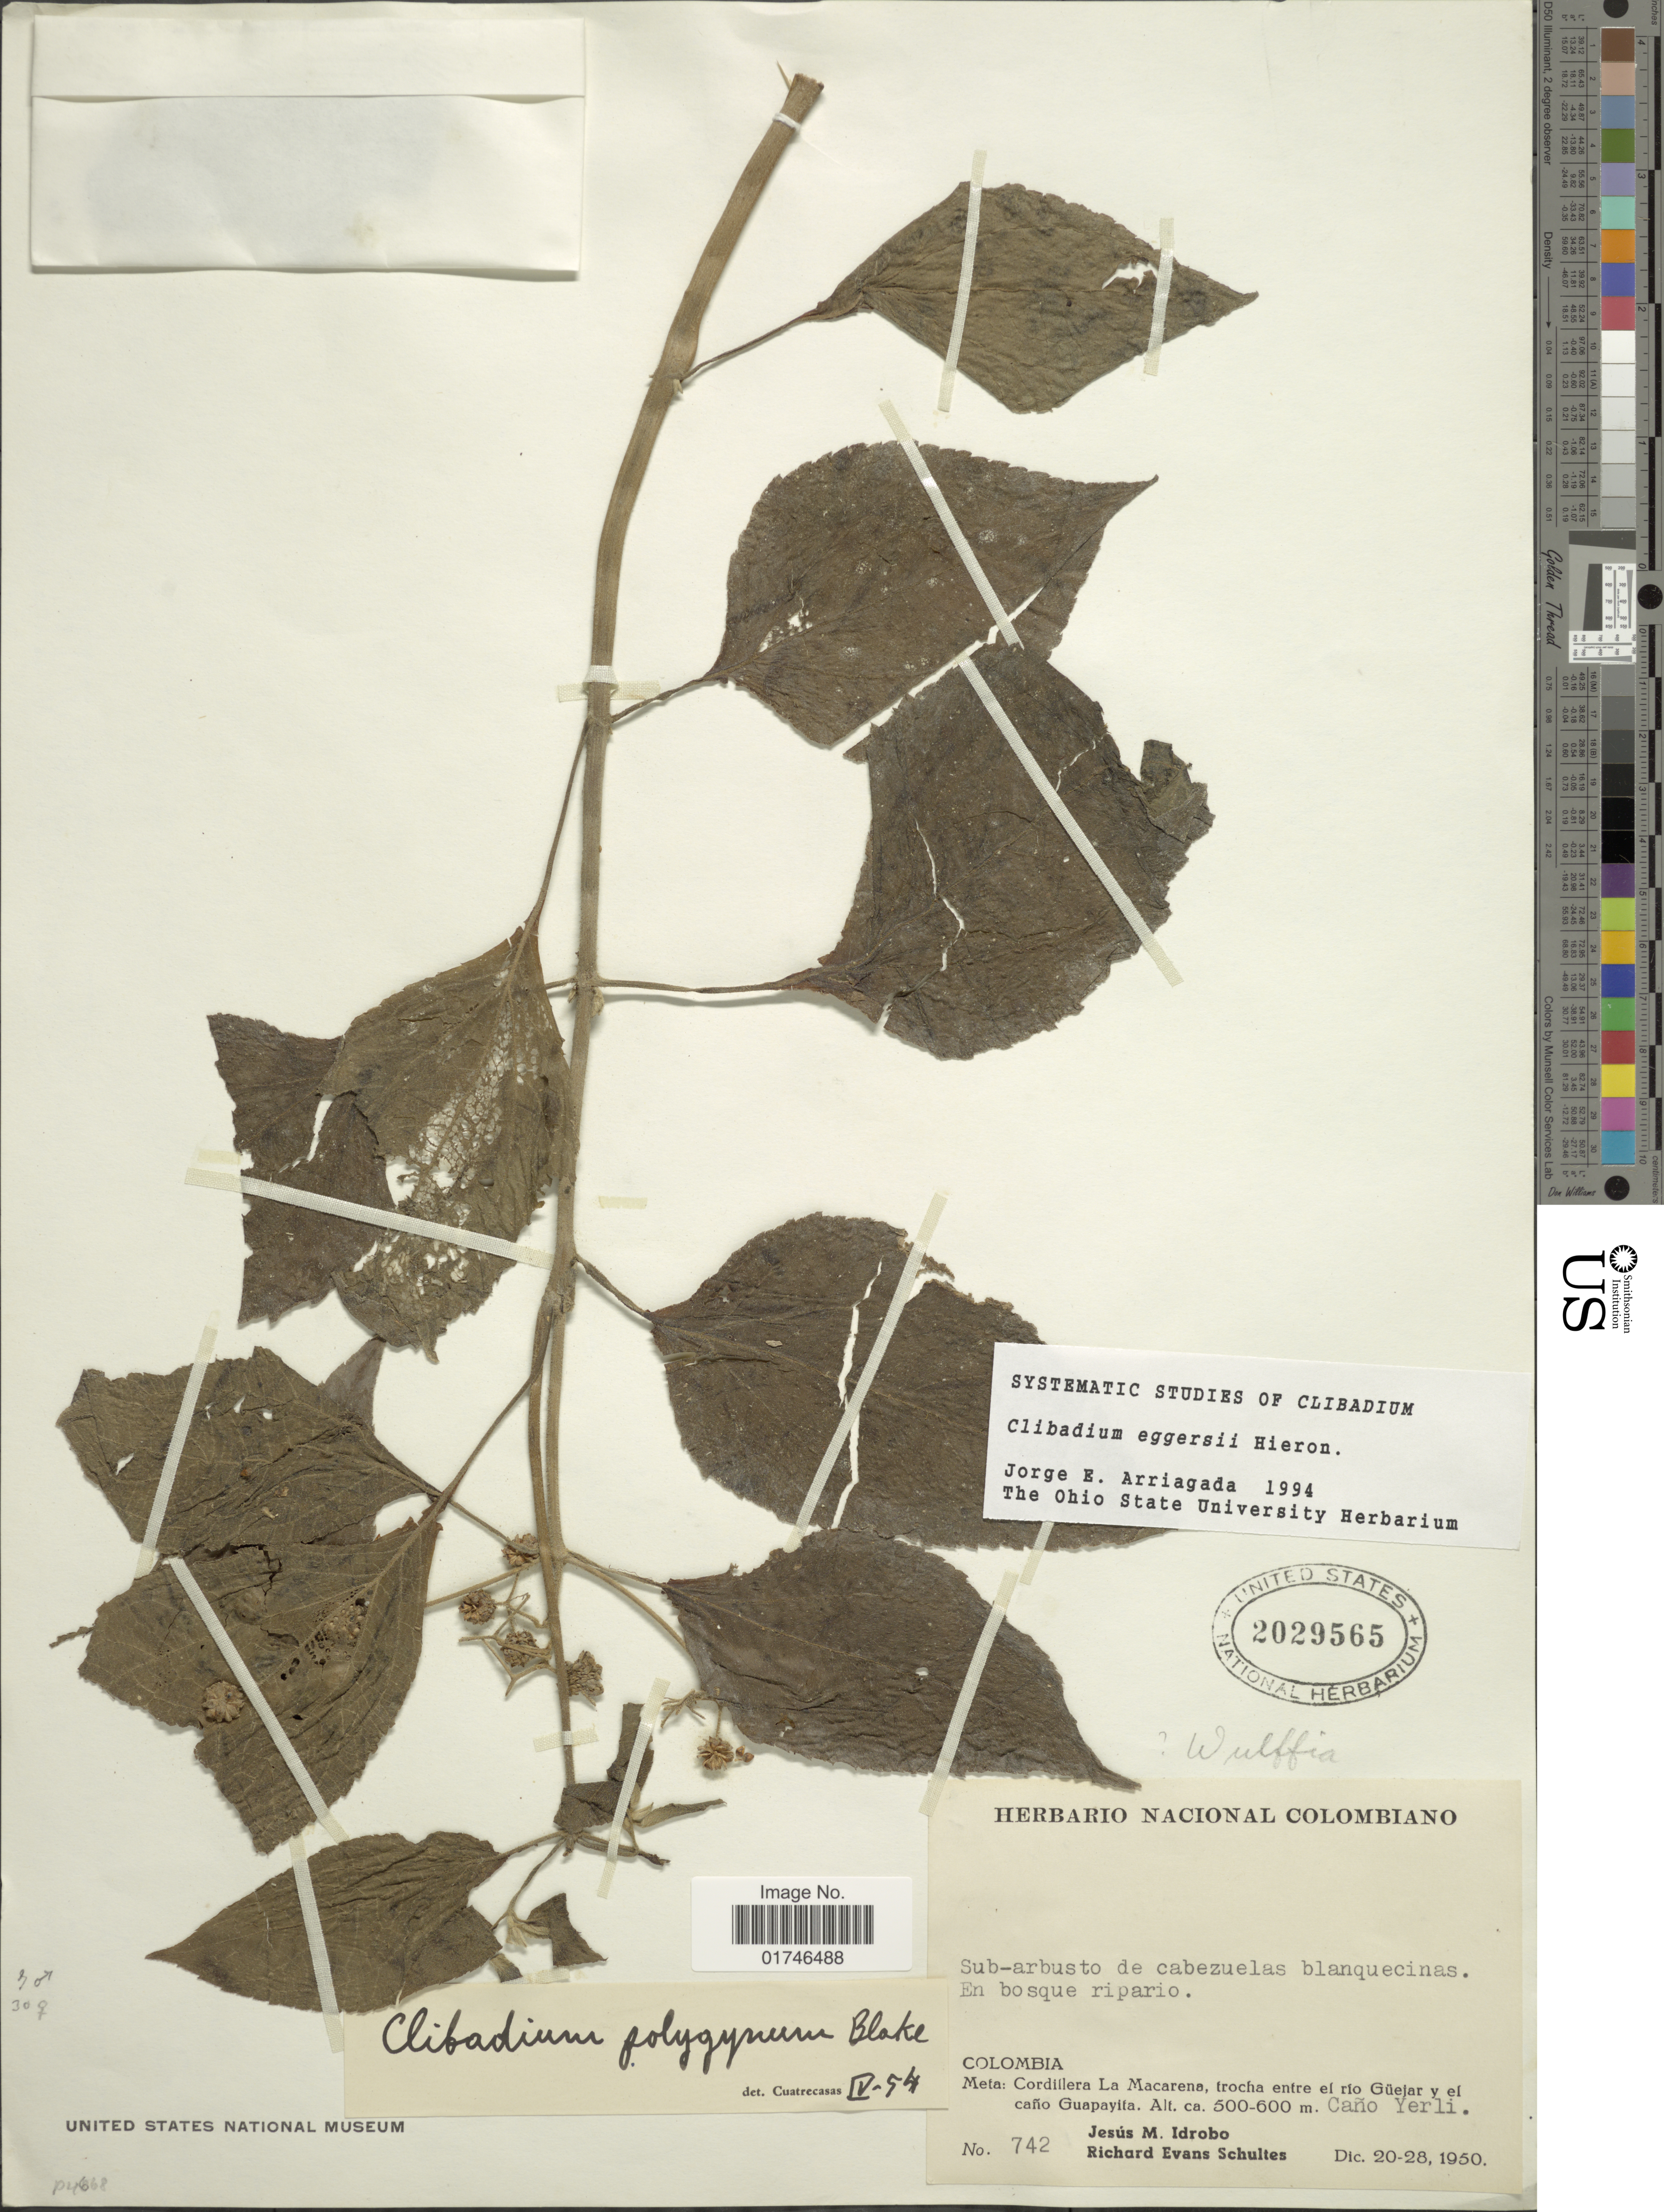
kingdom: Plantae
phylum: Tracheophyta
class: Magnoliopsida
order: Asterales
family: Asteraceae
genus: Clibadium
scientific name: Clibadium eggersii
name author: Hieron.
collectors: J. M. Idrobo & R. E. Schultes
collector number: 742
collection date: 1950-12-20/1950-12-28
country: Colombia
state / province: Meta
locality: Meta: Cordillera La Macarena, irocha entre el rio Guejar y el cano Guapayita. Cano Yerli.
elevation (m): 500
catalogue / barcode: US 2029565